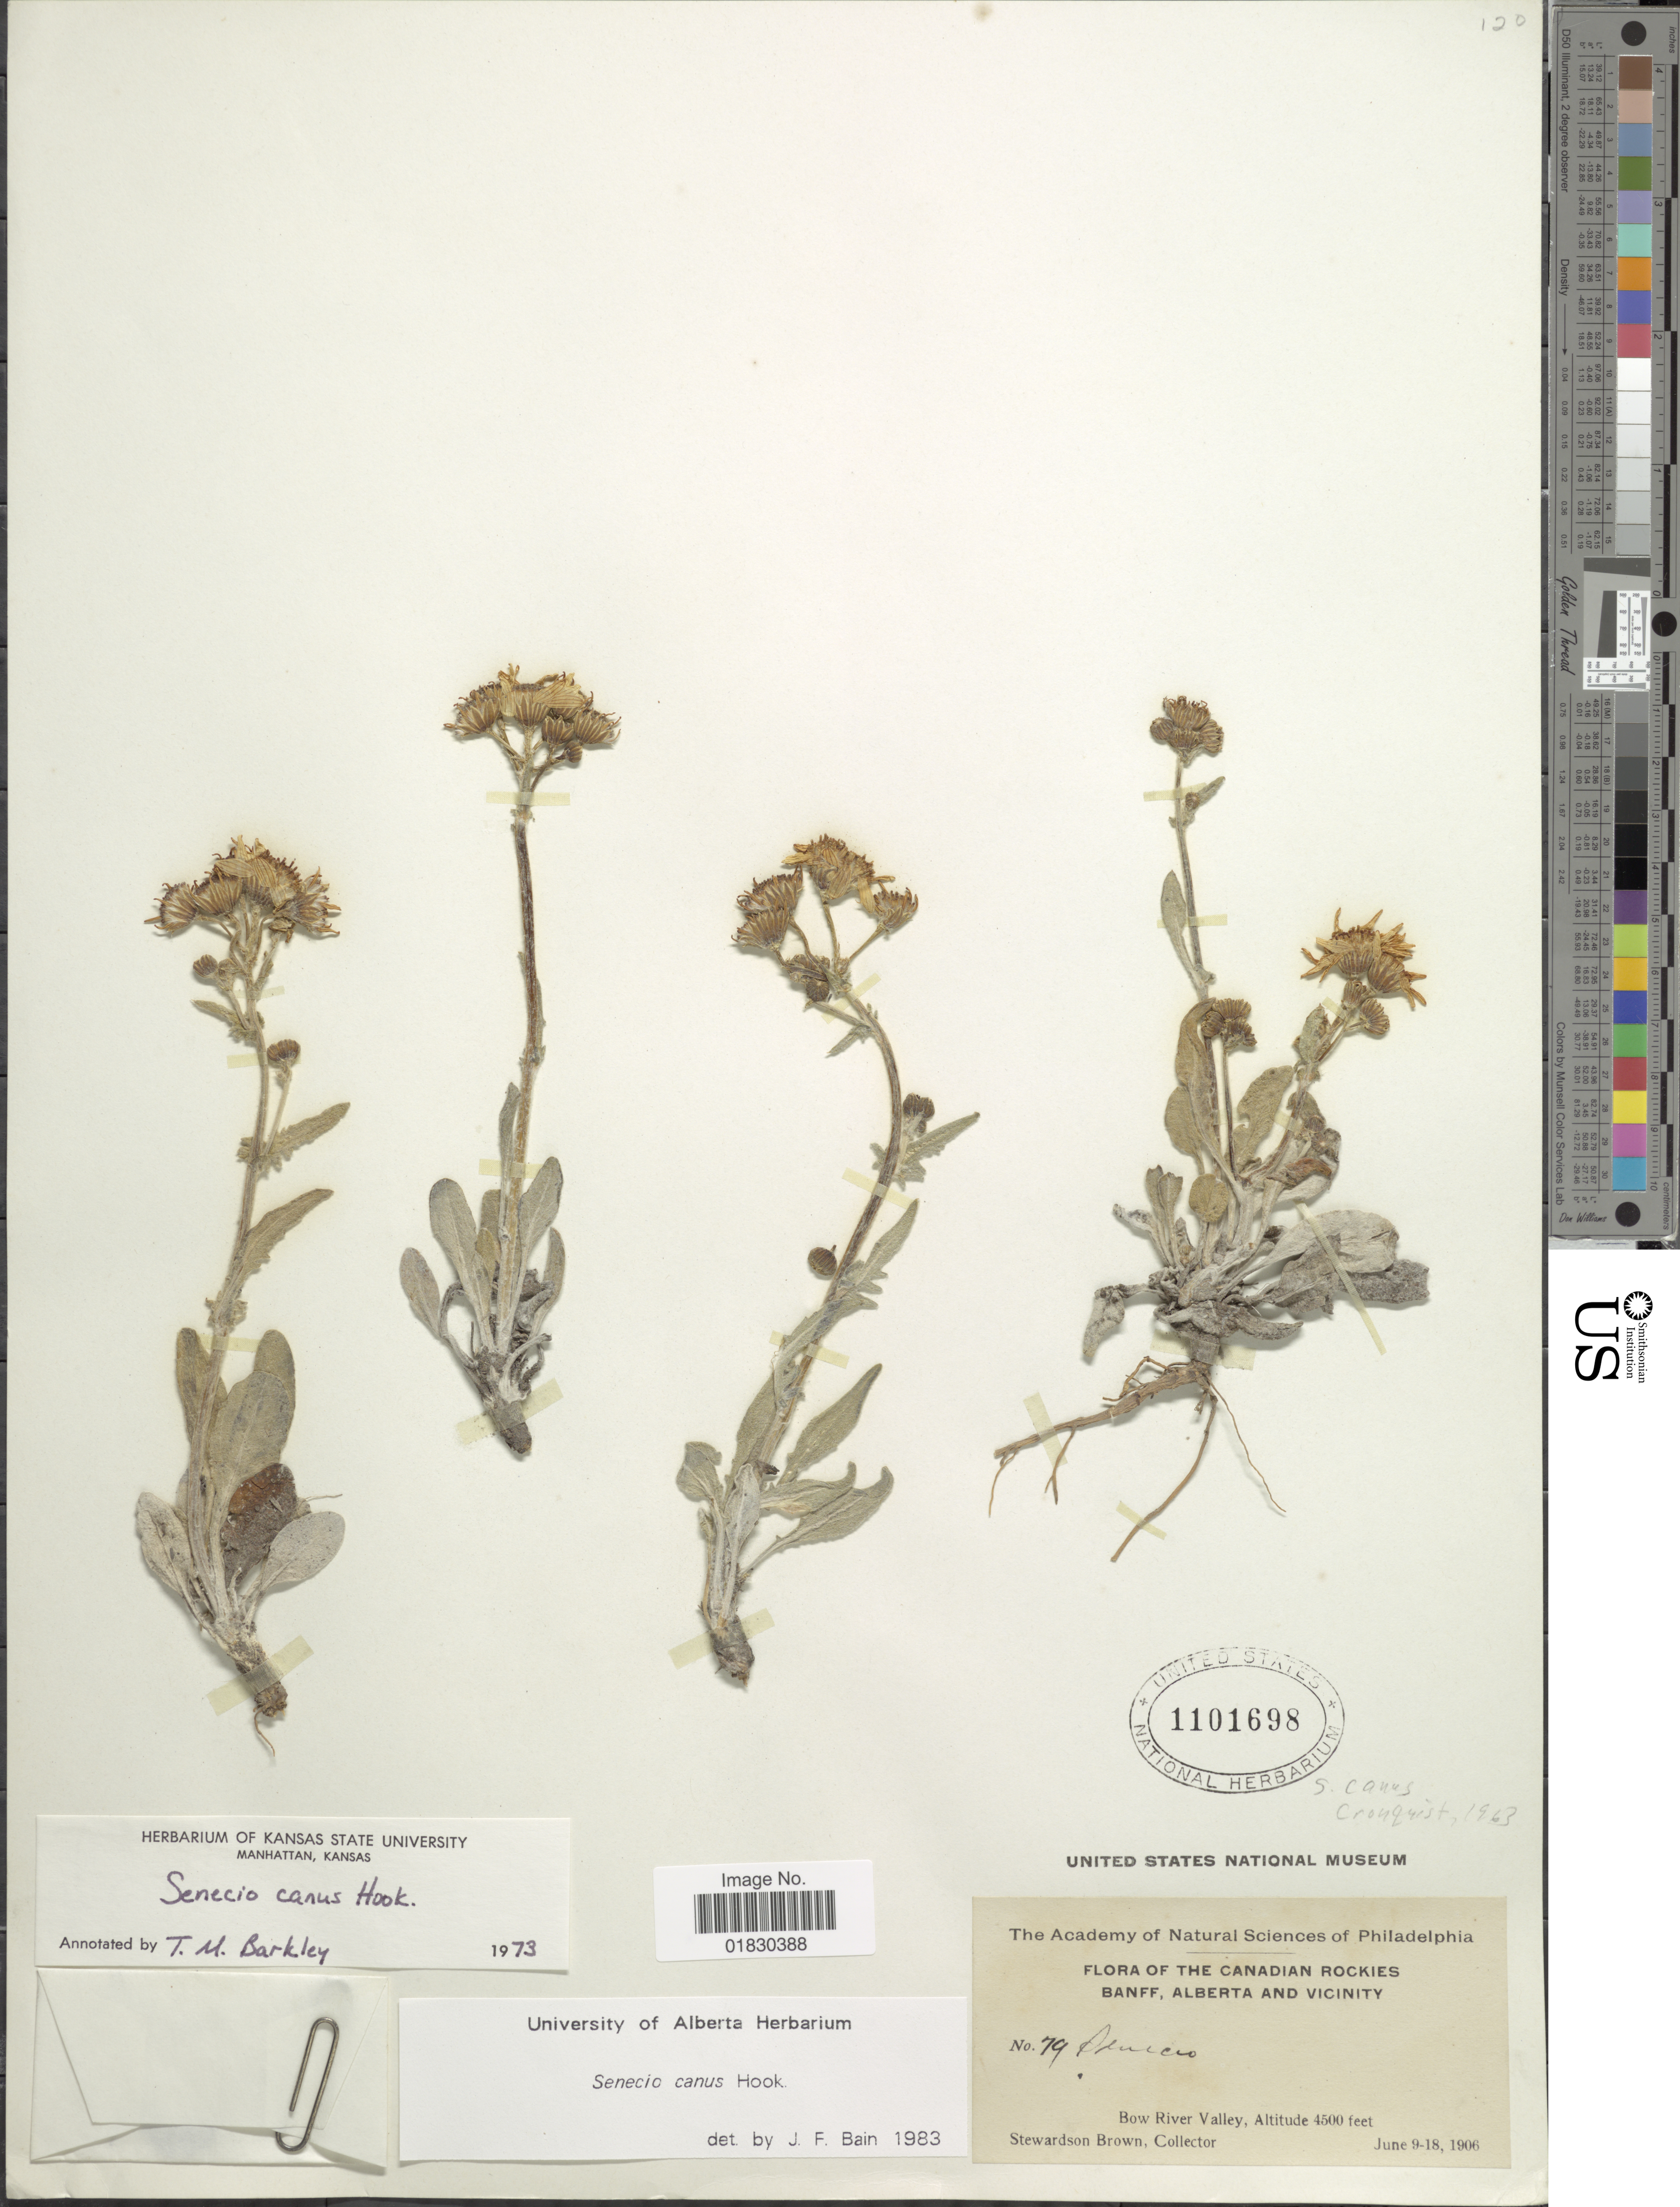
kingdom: Plantae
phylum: Tracheophyta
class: Magnoliopsida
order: Asterales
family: Asteraceae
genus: Packera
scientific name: Packera cana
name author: (Hook.) W.A. Weber & Á. Löve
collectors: S. Brown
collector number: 79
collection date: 1906-06-09/1906-06-18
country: Canada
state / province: Alberta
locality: The Canadian Rockies, Banff, Alberta and Vicinity, Bow River Valley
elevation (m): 1372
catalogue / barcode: US 1101698